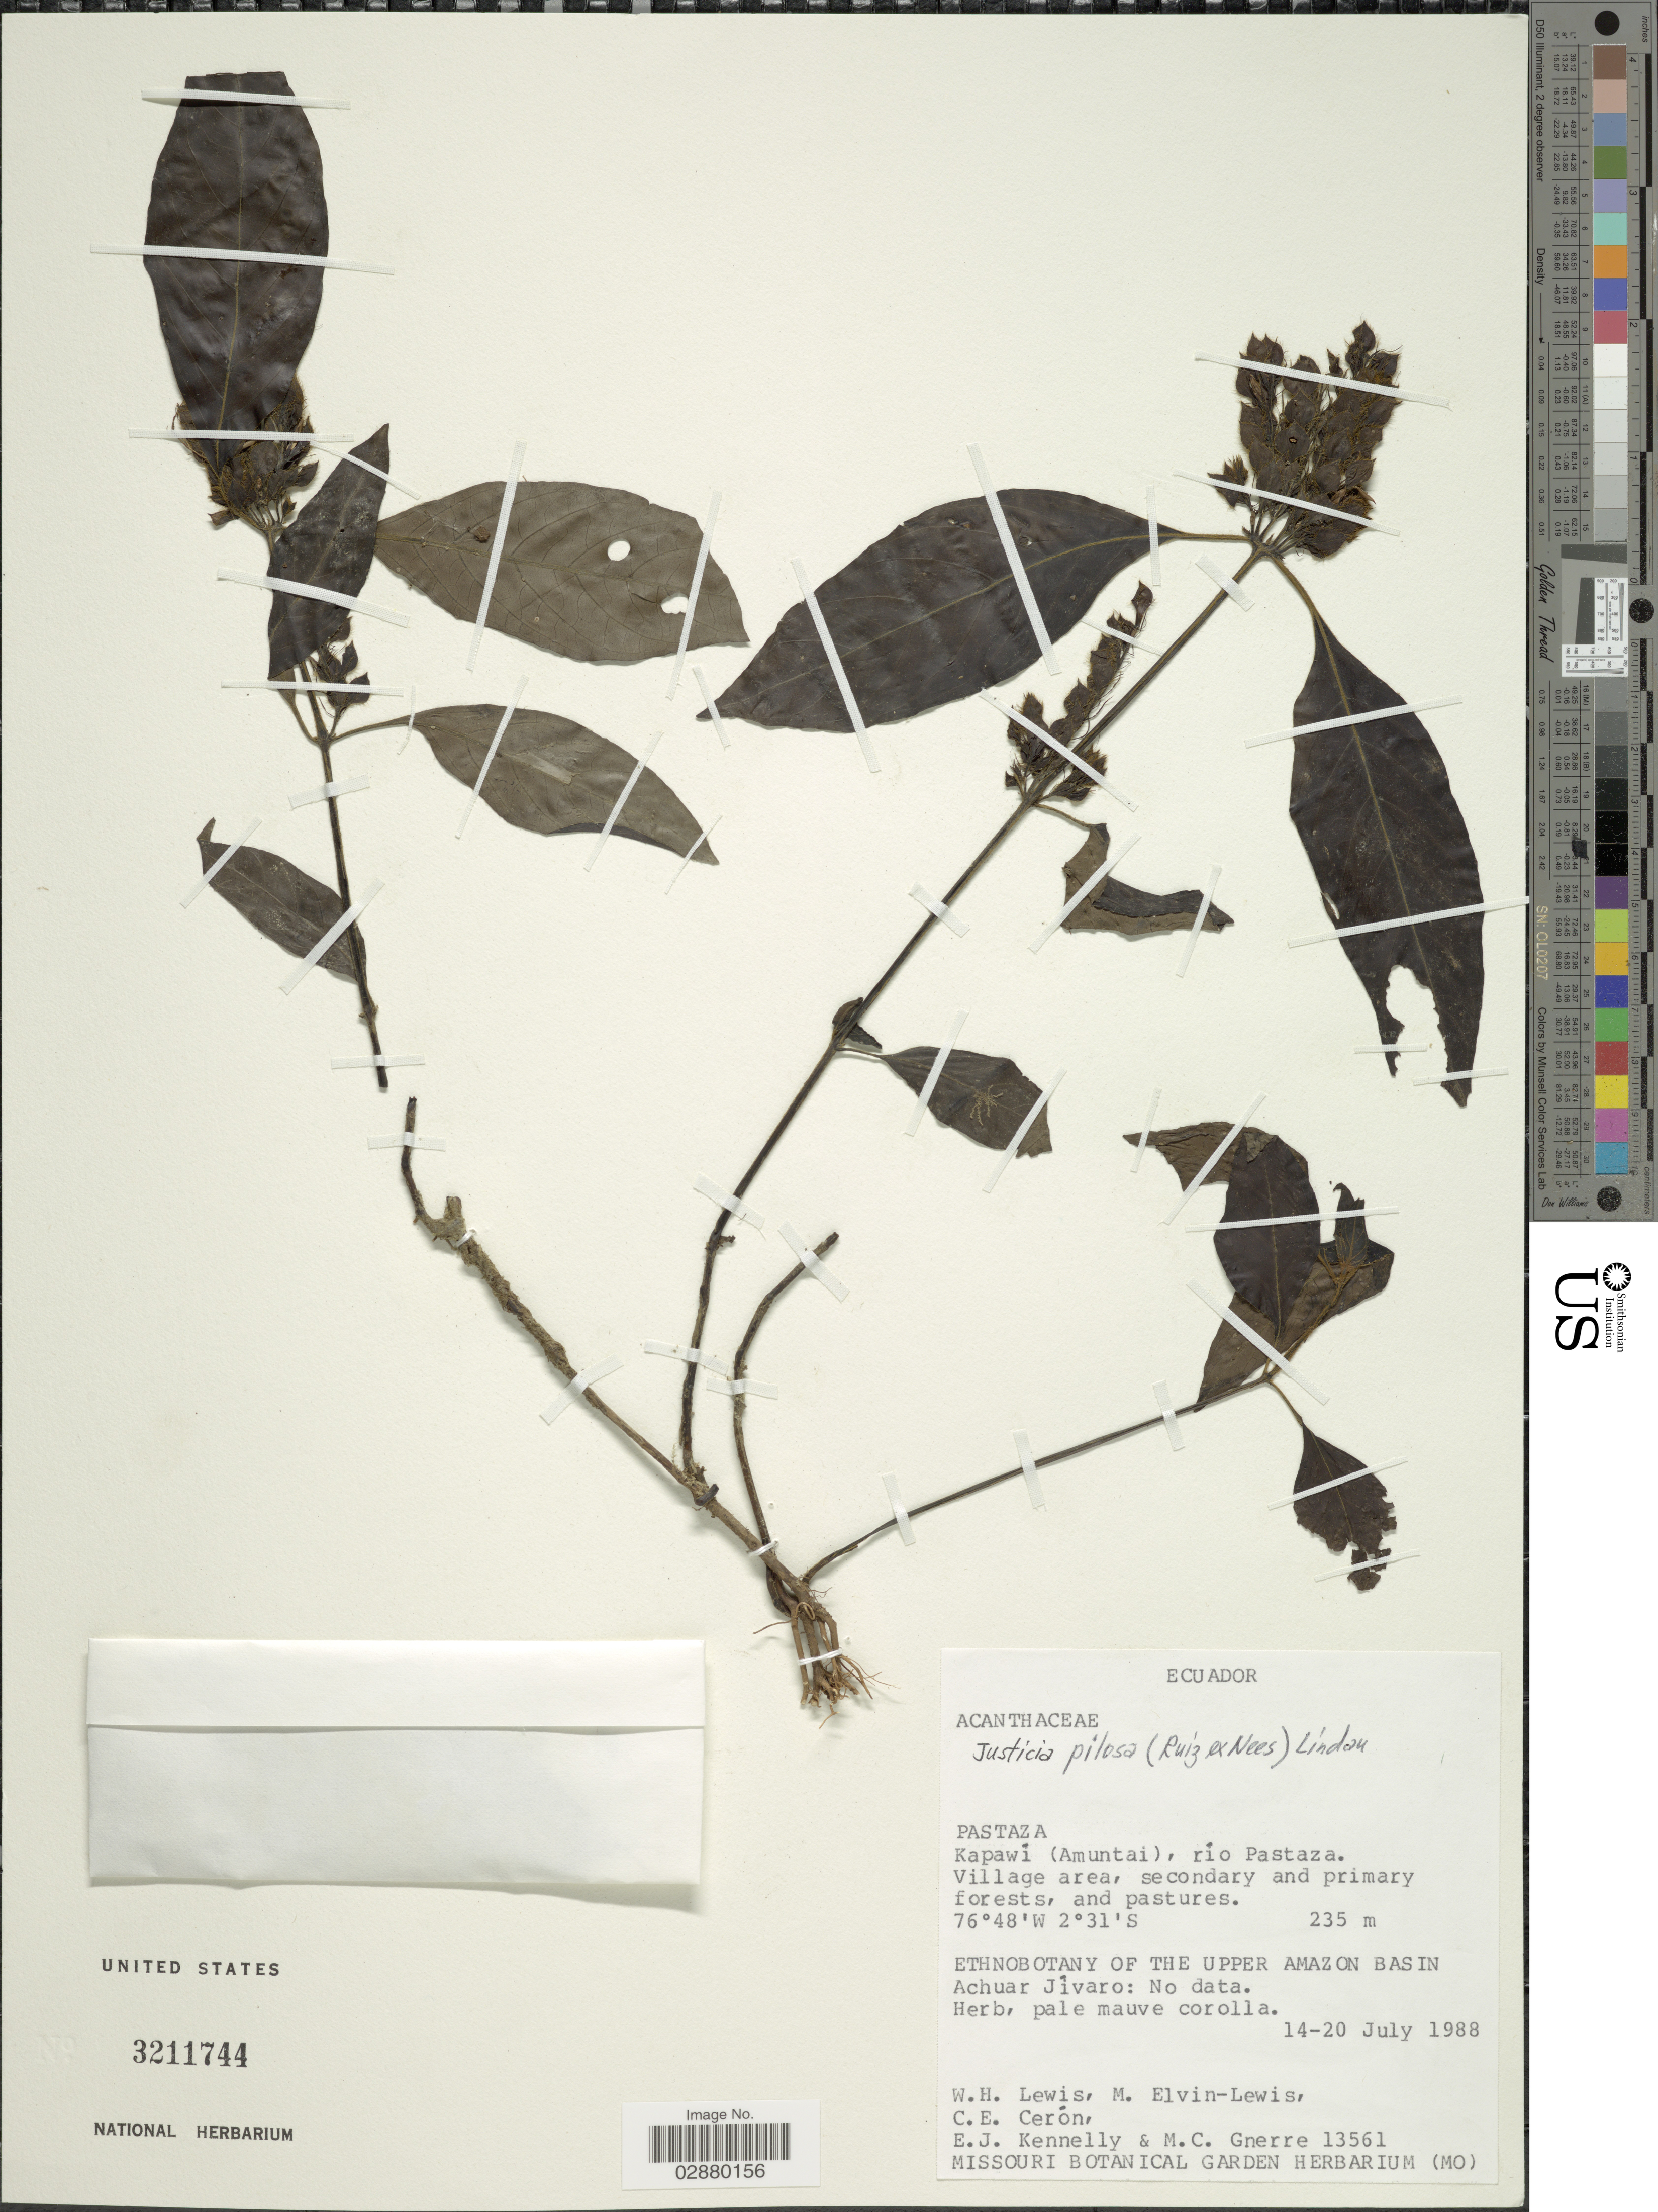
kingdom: Plantae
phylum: Tracheophyta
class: Magnoliopsida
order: Lamiales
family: Acanthaceae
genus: Justicia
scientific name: Justicia pilosa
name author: (Ruiz ex Nees) Lindau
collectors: W. H. Lewis, M. Elvin-Lewis, C. E. Cerón M., E. Kennelly & M. Gnerre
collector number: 13561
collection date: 1988-07-14/1988-07-20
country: Ecuador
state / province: Pastaza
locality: Kapawí (Amuntai), río Pastaza.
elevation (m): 235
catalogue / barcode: US 3211744